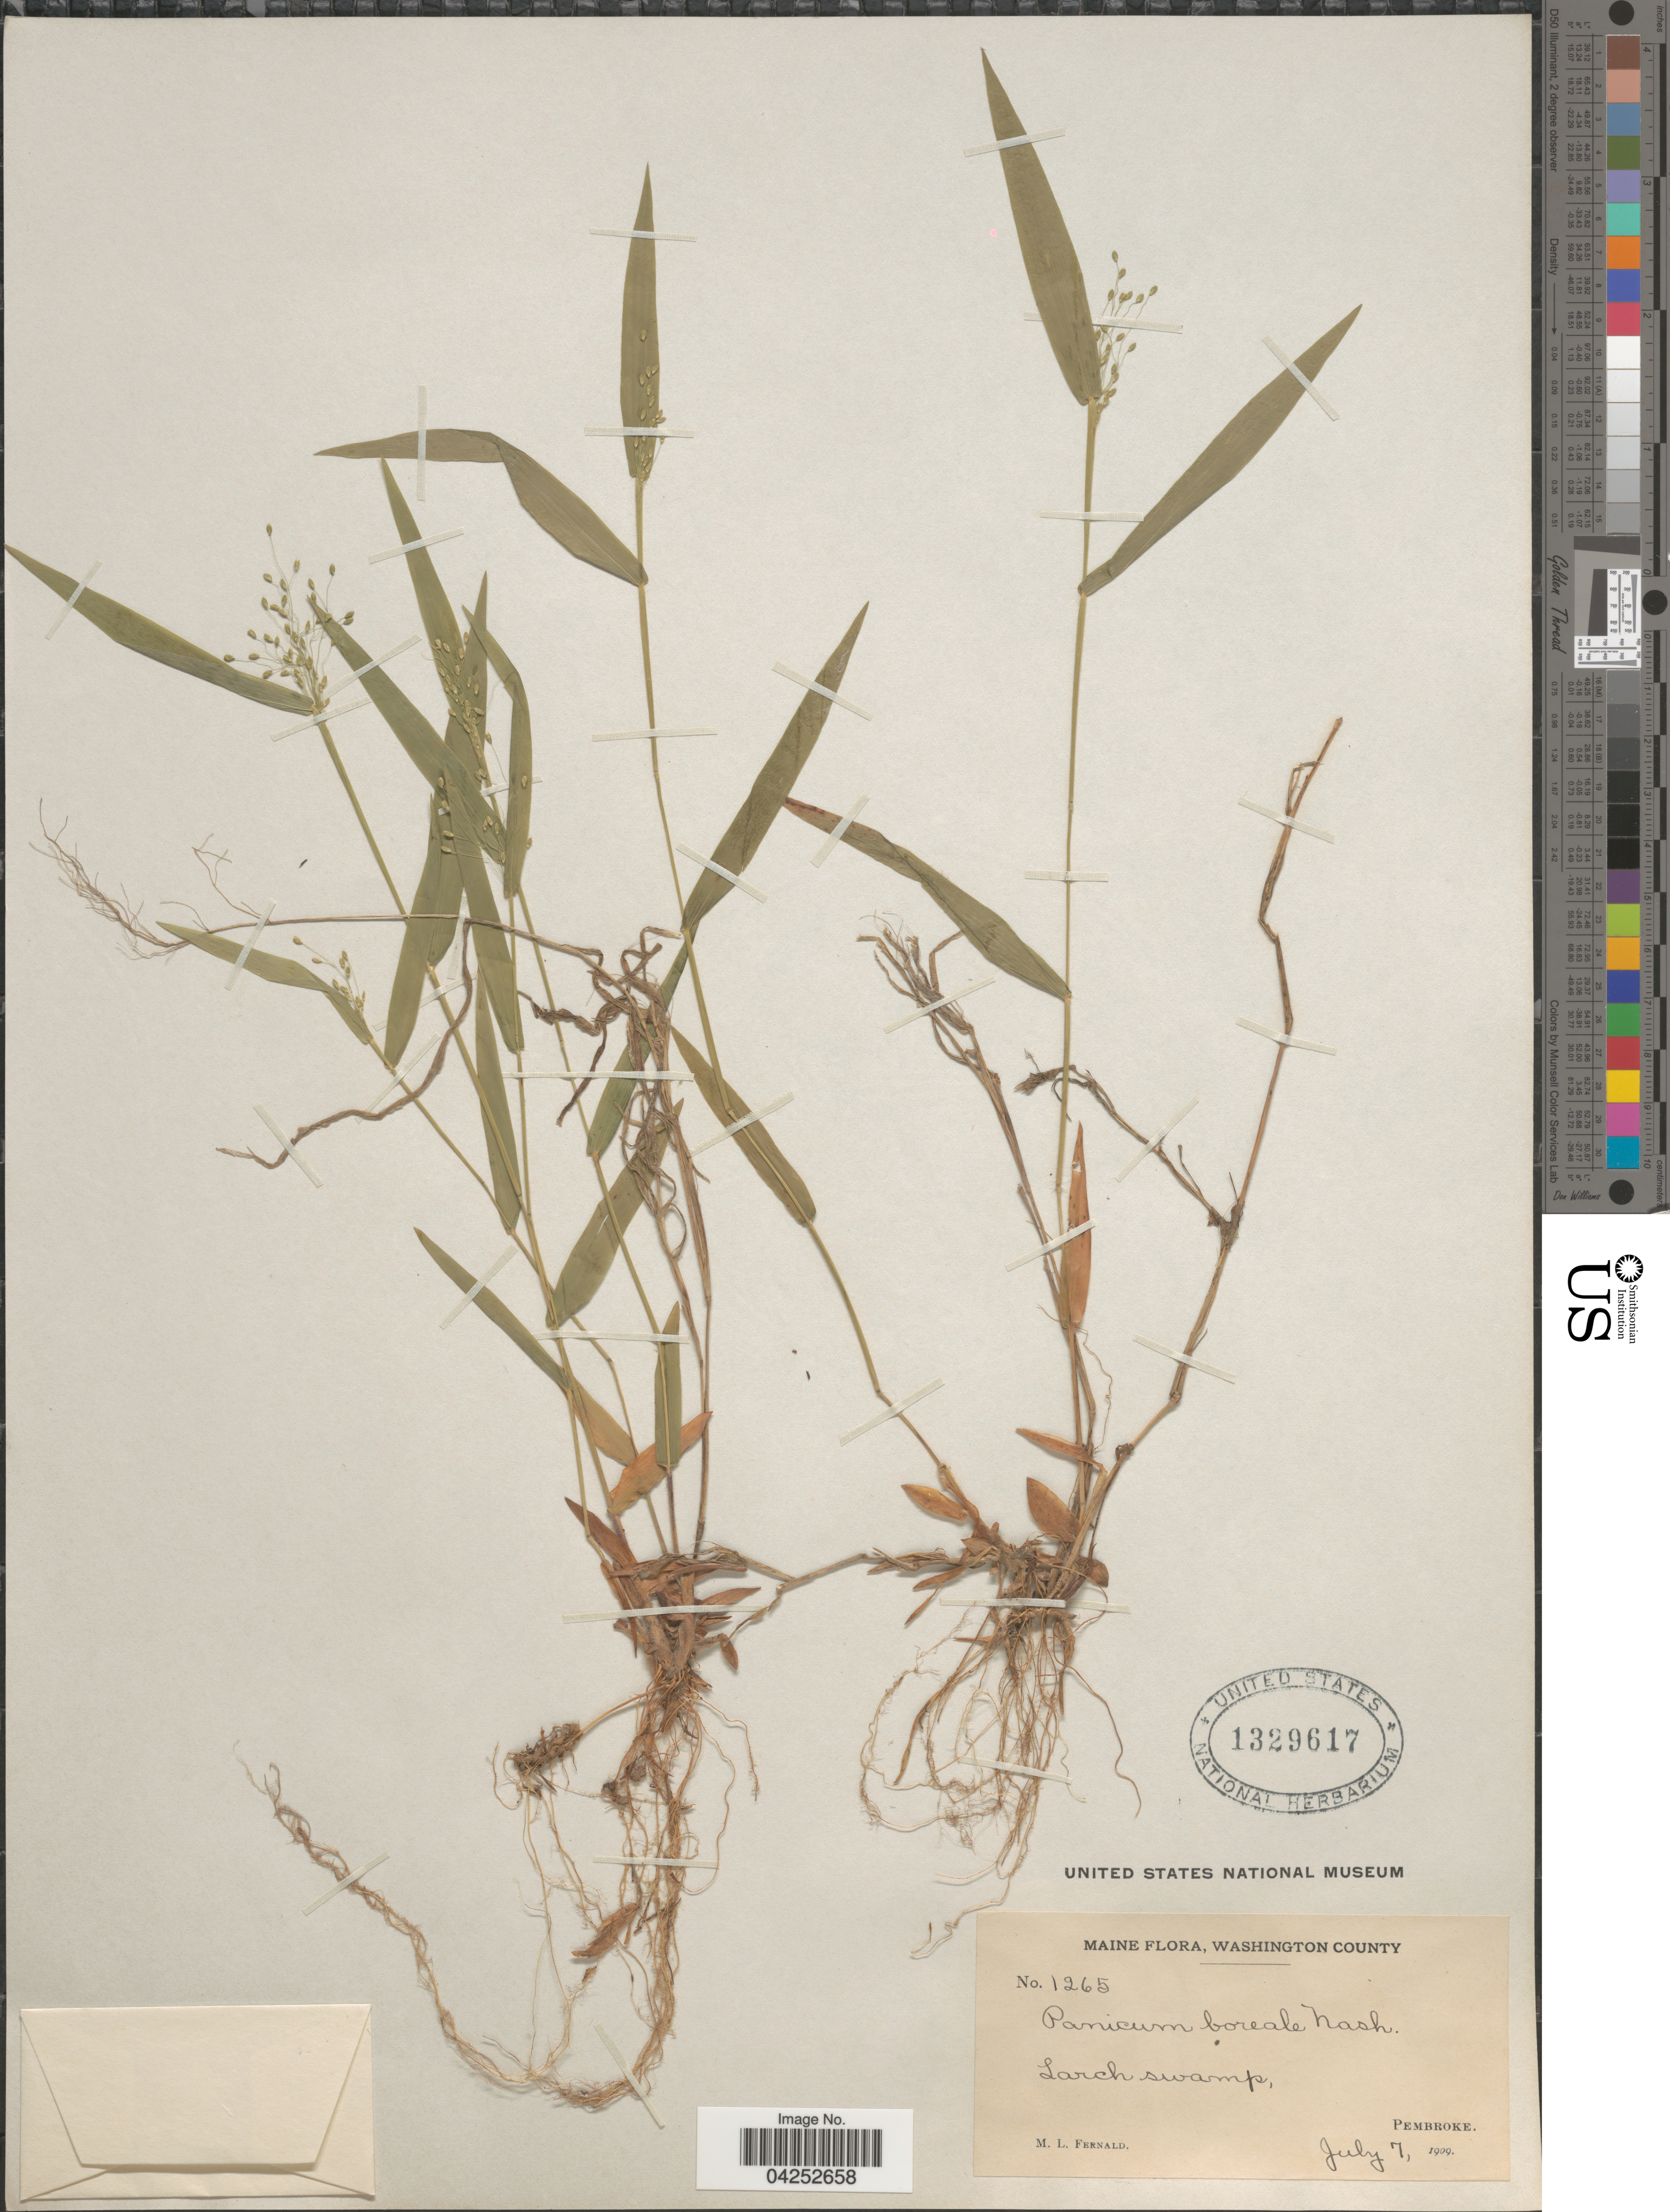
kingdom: Plantae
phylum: Tracheophyta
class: Liliopsida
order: Poales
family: Poaceae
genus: Dichanthelium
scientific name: Dichanthelium boreale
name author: (Nash) Freckmann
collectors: M. L. Fernald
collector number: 1265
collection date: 1909-07-07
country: United States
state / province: Maine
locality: Washington County. Larch swamp, Pembroke.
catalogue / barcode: US 1329617